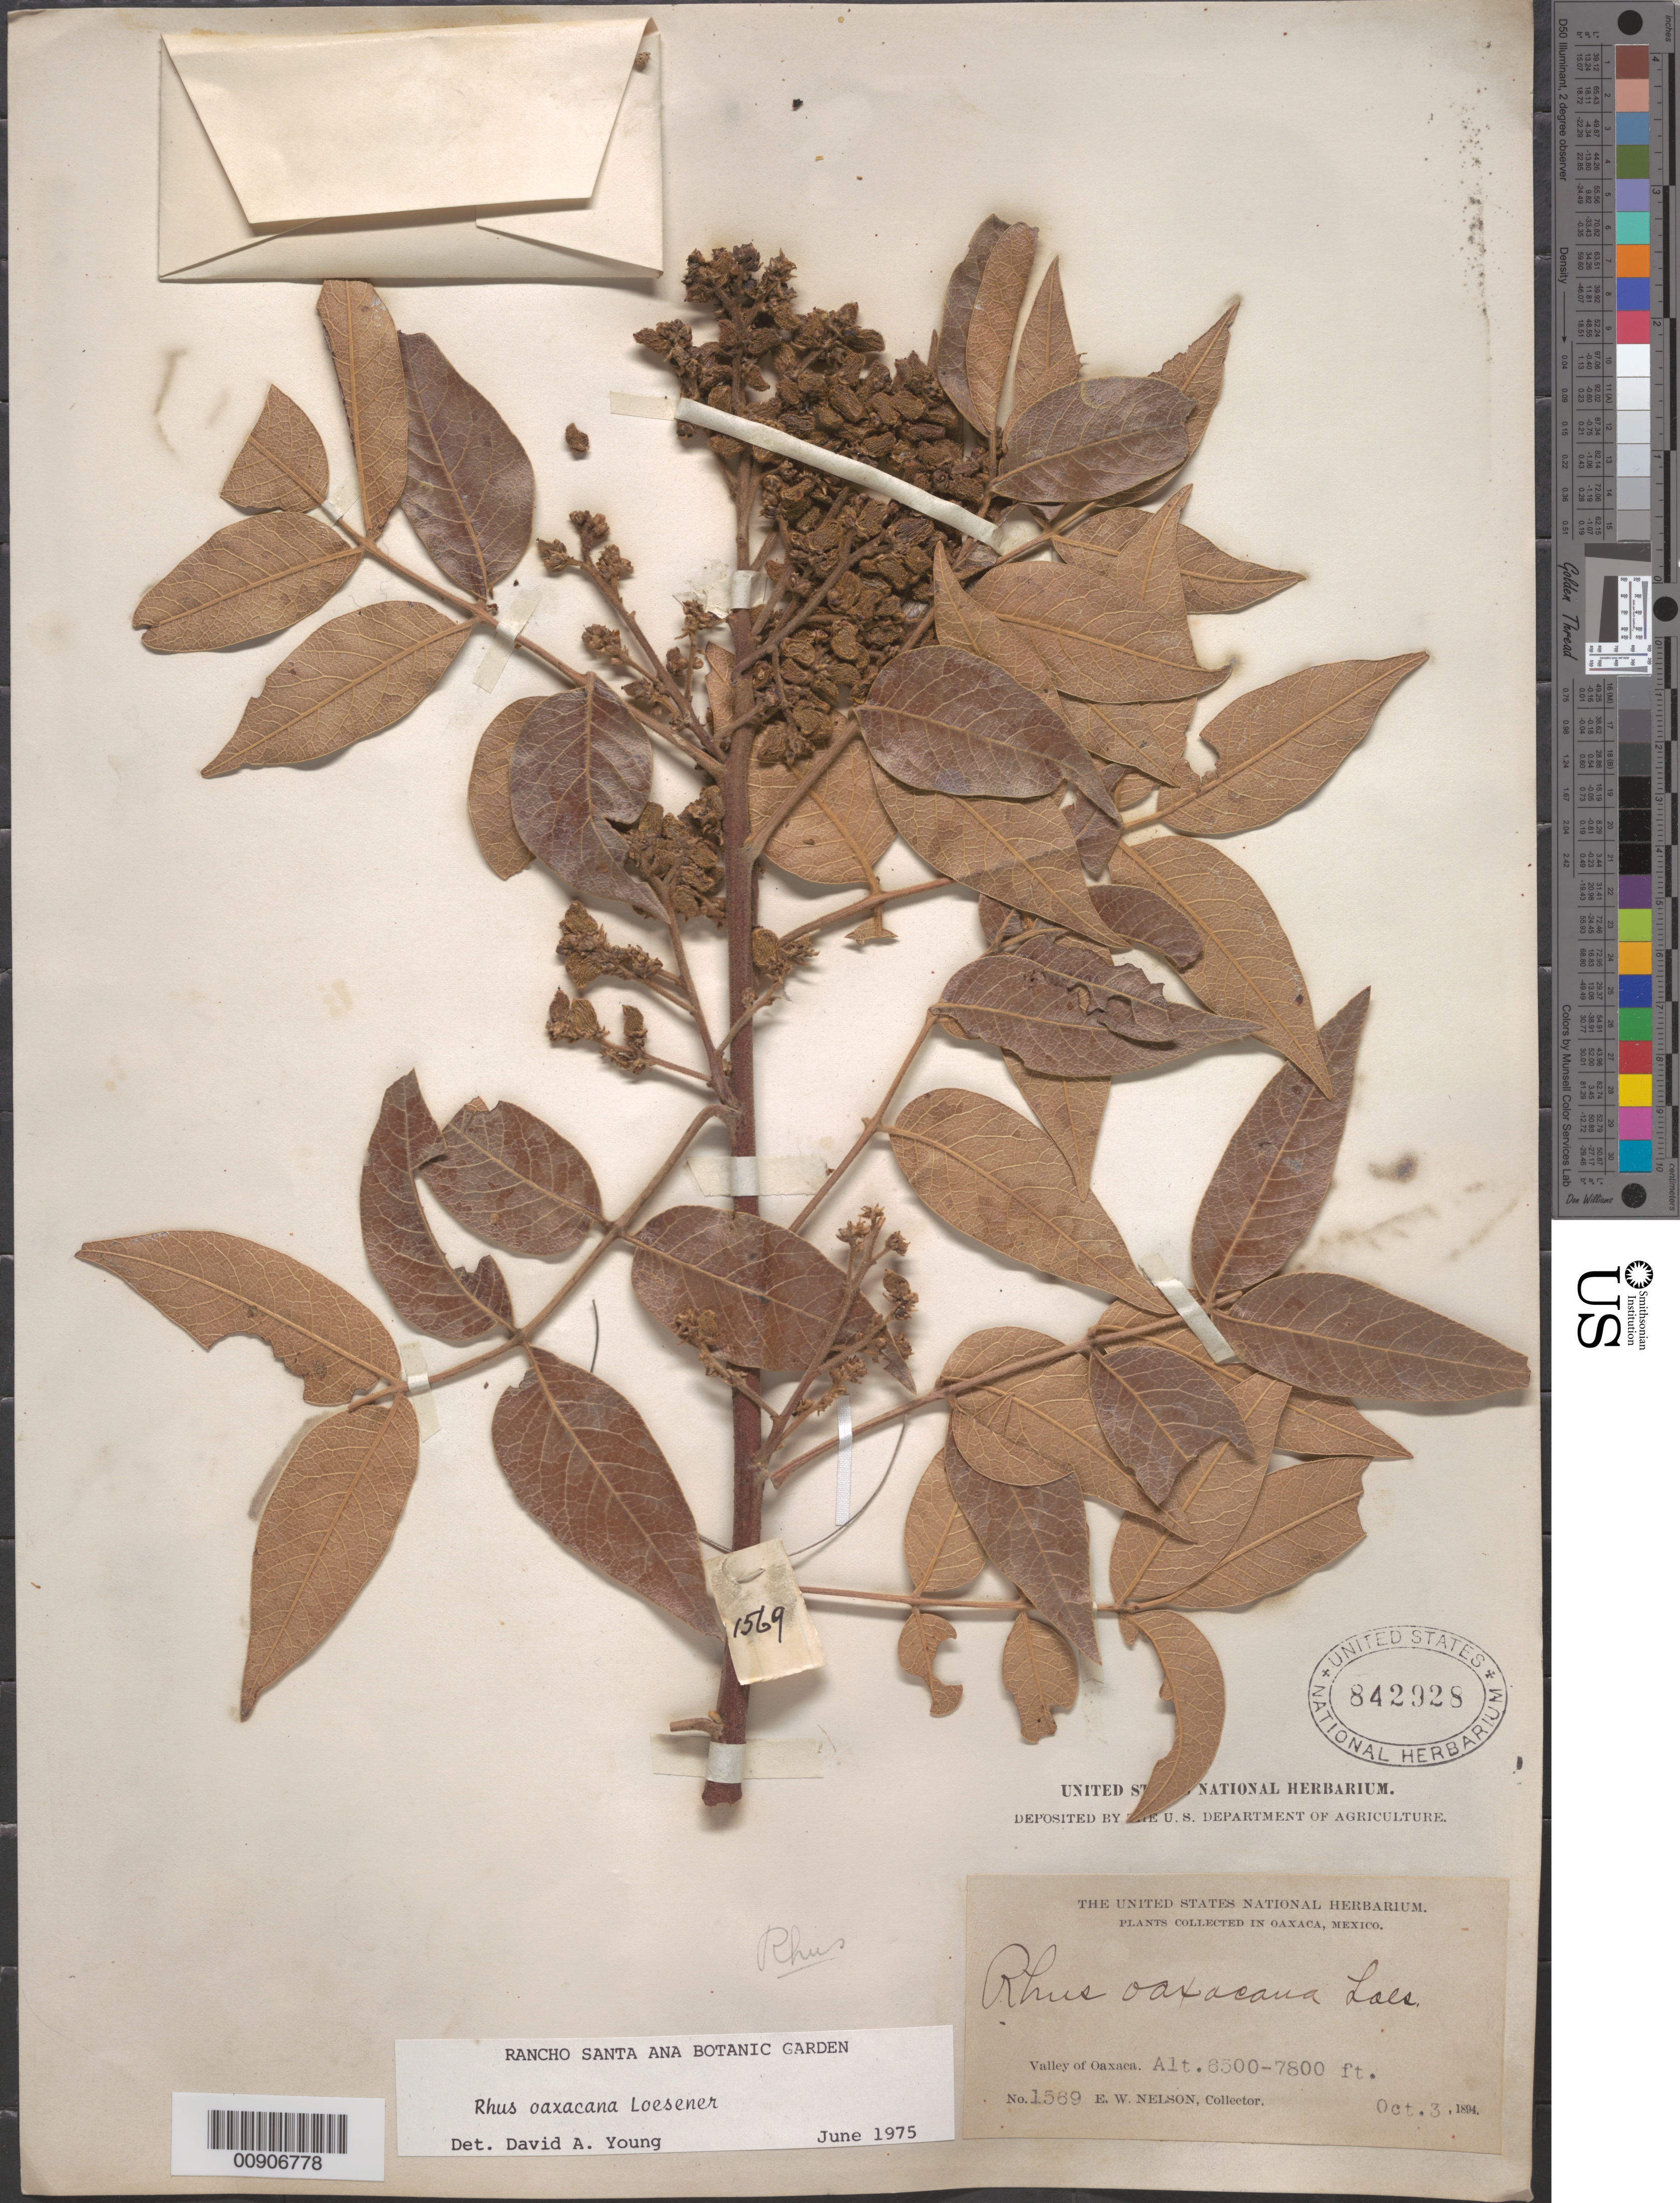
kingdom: Plantae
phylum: Tracheophyta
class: Magnoliopsida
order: Sapindales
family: Anacardiaceae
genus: Rhus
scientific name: Rhus oaxacana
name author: Loes.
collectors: E. W. Nelson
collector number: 1569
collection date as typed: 03 Oct 1894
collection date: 1894-10-03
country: Mexico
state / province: Oaxaca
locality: Valley of Oaxaca.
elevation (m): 1981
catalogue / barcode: US 842928